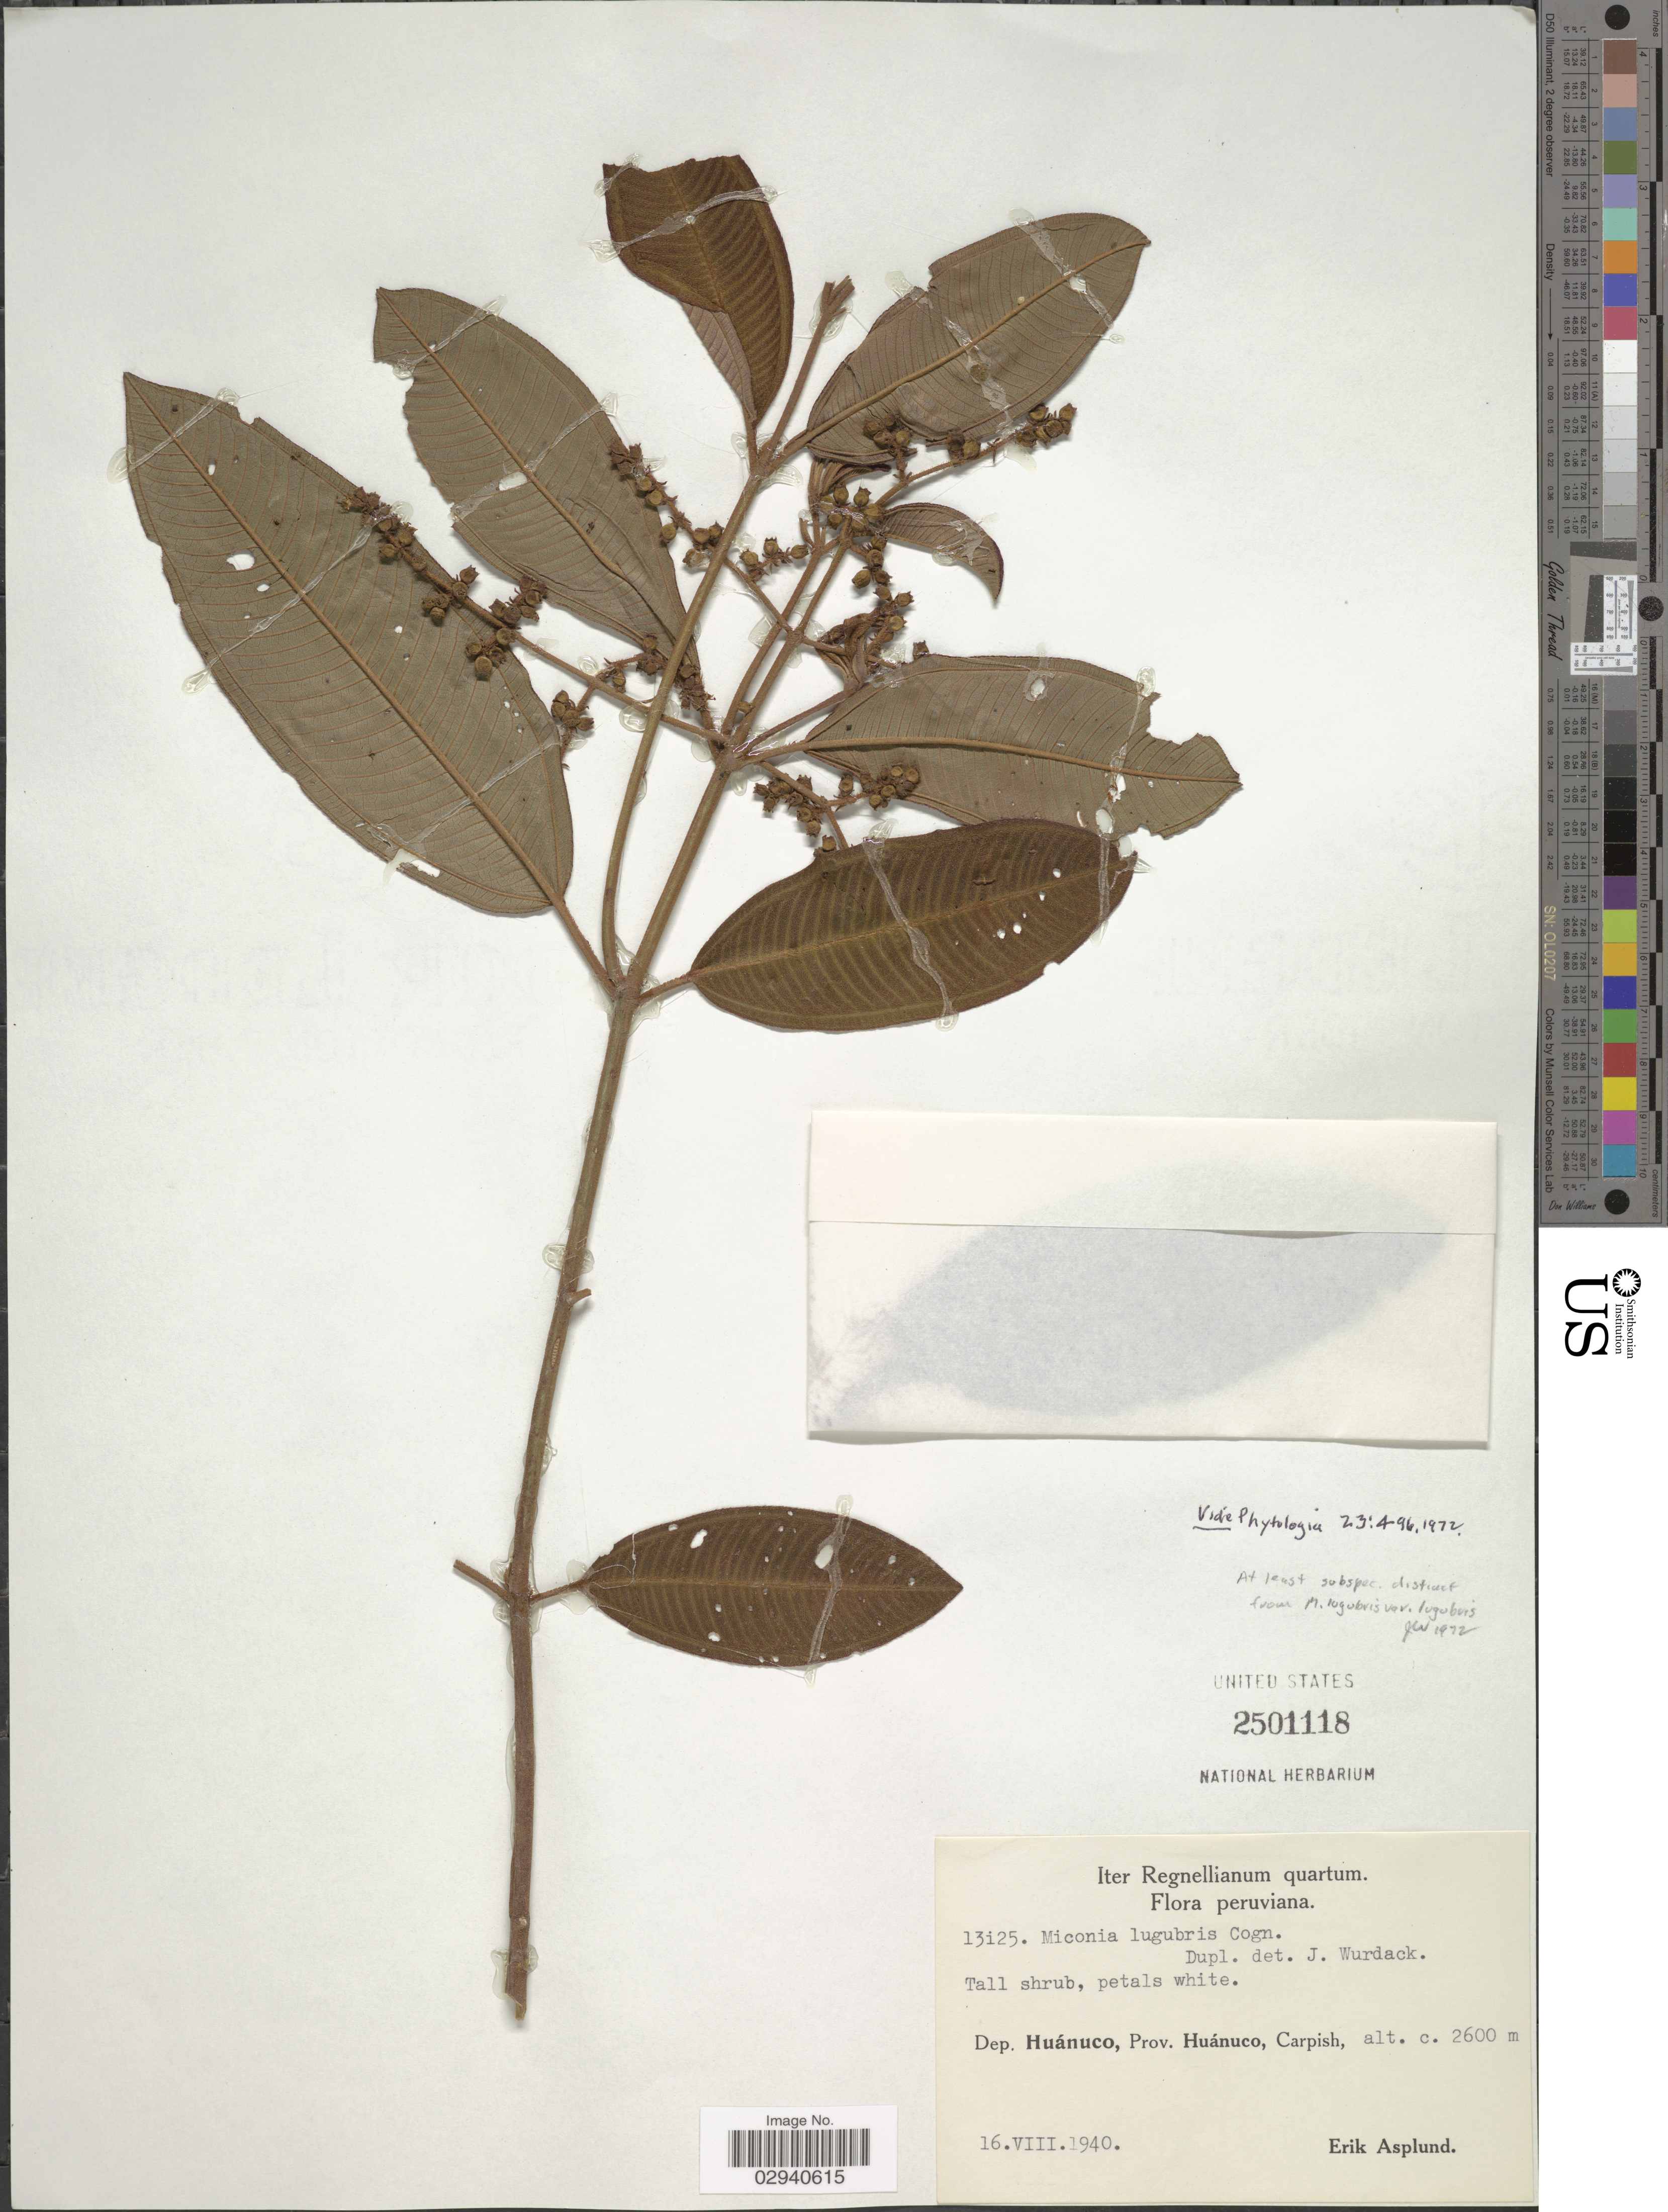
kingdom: Plantae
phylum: Tracheophyta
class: Magnoliopsida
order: Myrtales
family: Melastomataceae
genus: Miconia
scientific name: Miconia lugubris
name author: Cogn.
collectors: E. Asplund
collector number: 13i25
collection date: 1940-08-16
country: Peru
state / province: Huánuco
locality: Dep. Huánuco, Prov. Huánuco, Carpish.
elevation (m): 2600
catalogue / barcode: US 2501118